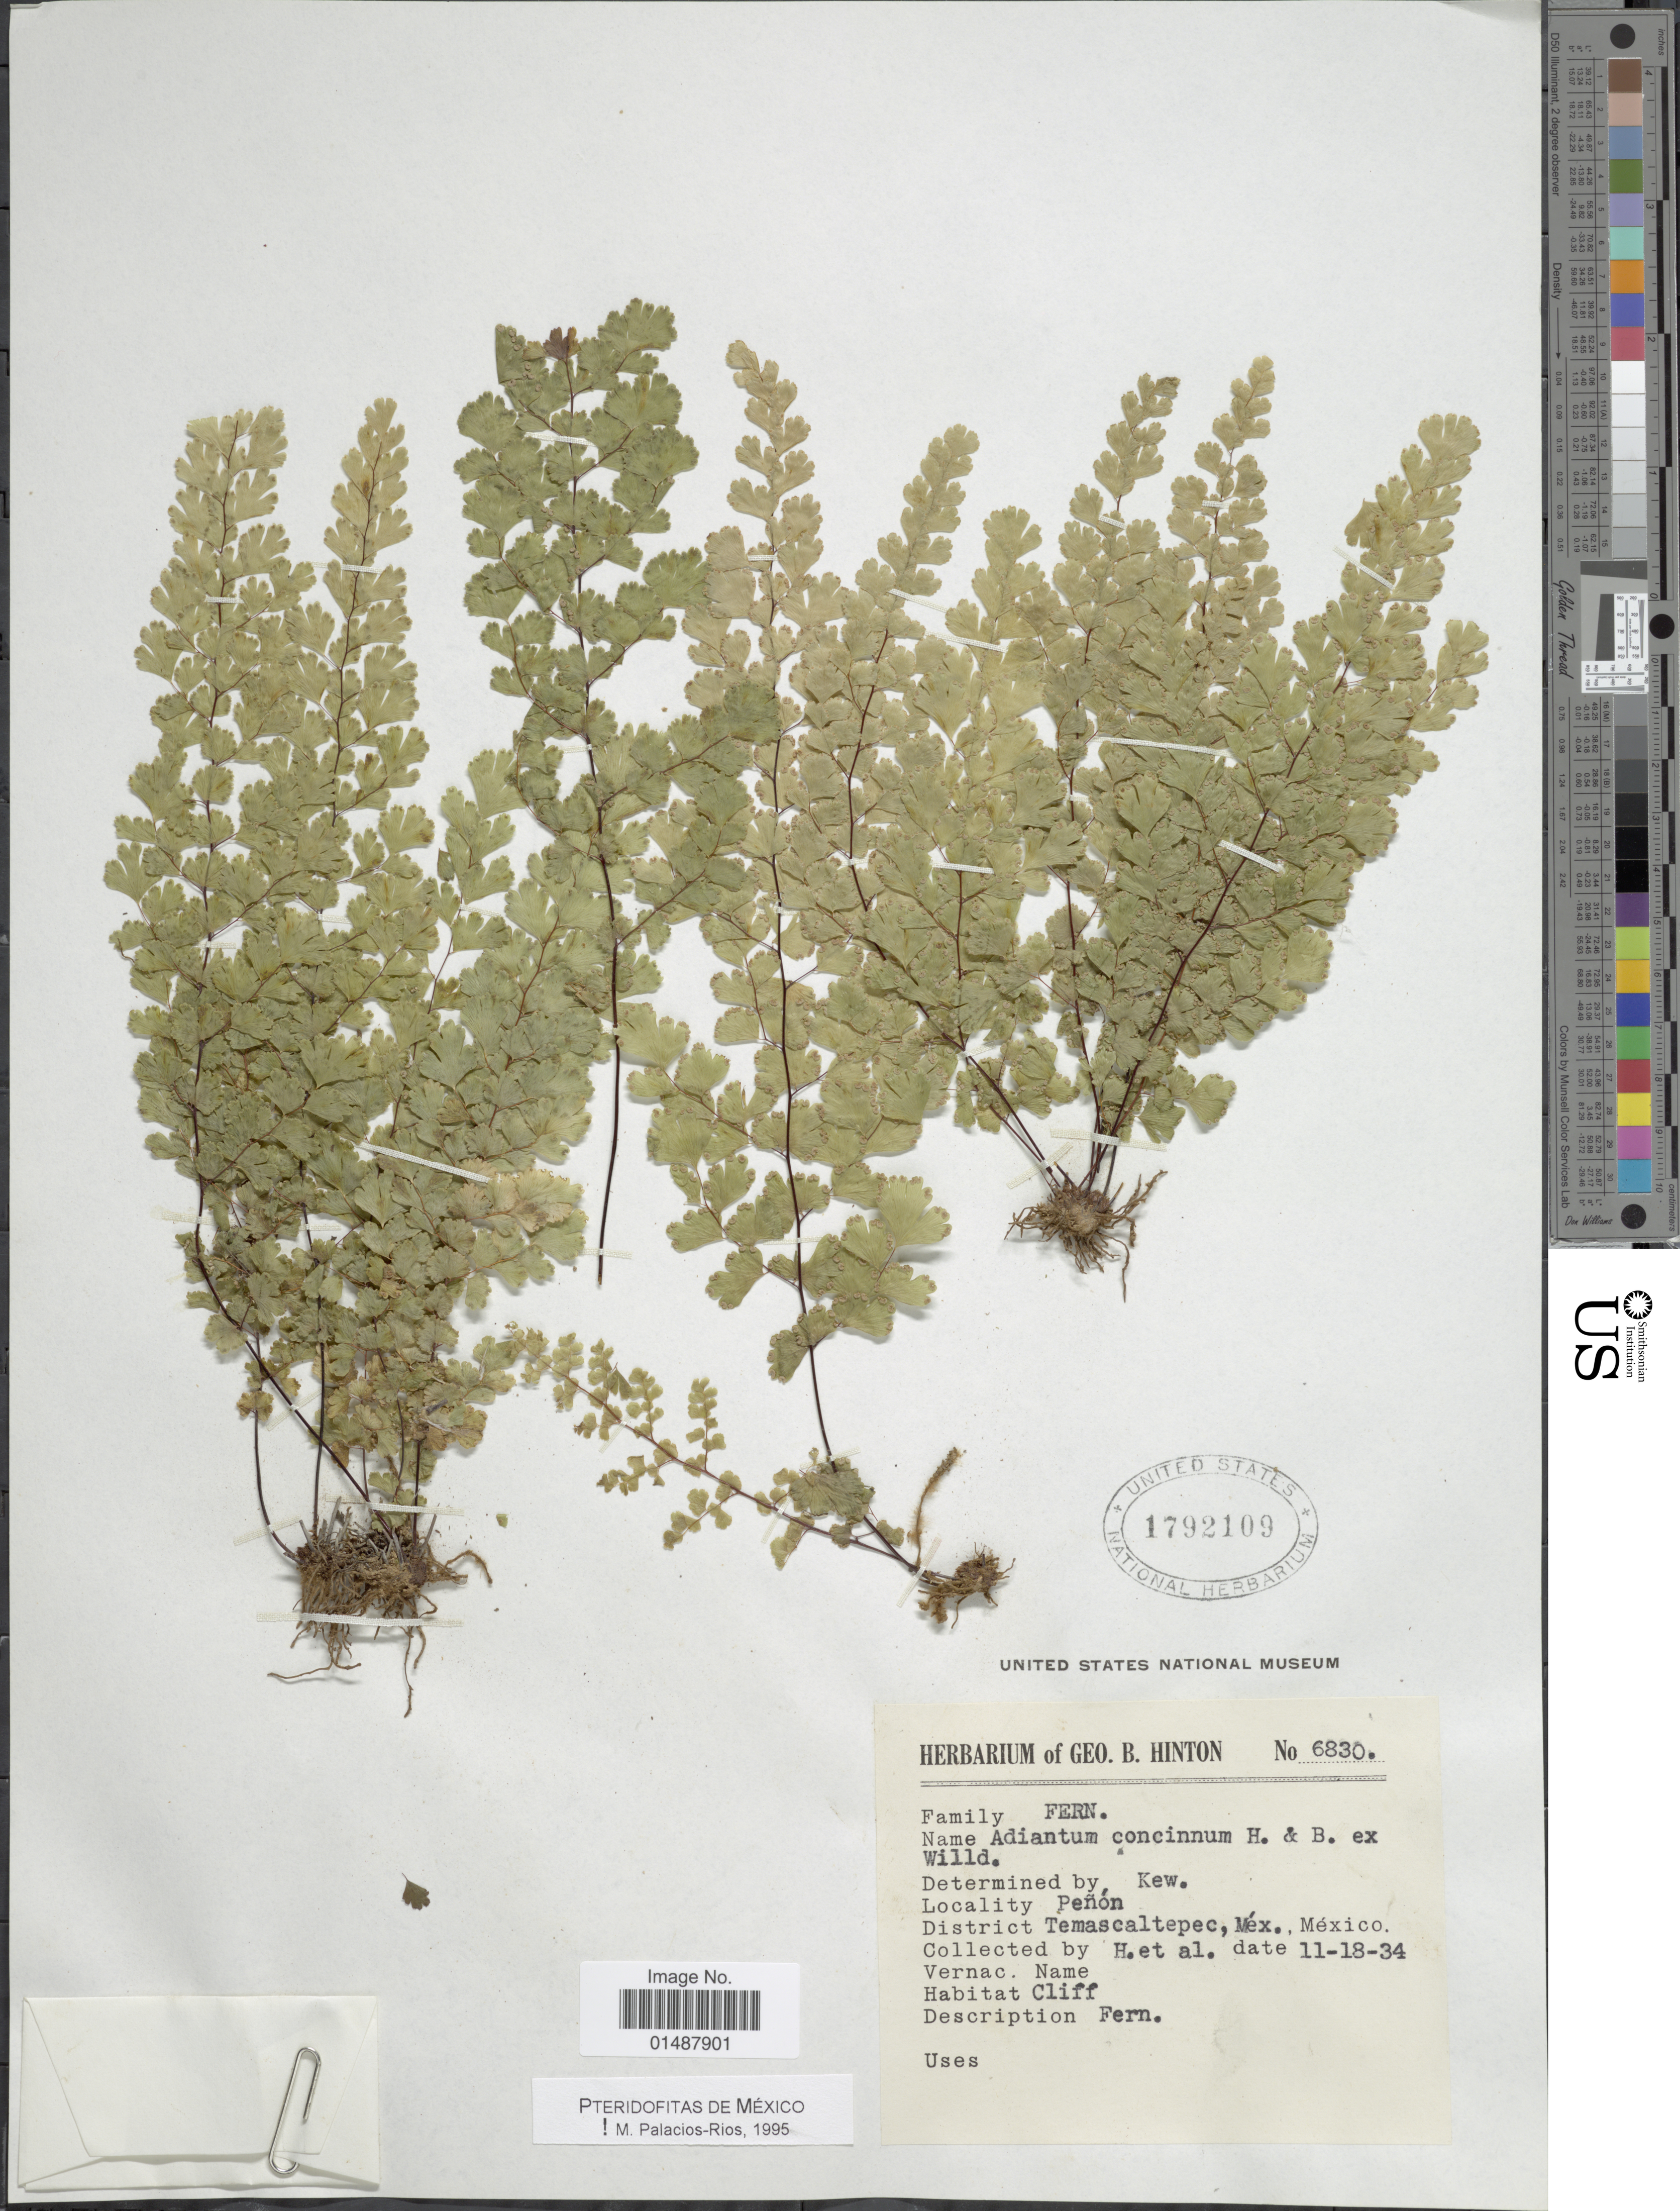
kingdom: Plantae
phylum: Tracheophyta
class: Polypodiopsida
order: Polypodiales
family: Pteridaceae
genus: Adiantum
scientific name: Adiantum concinnum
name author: Humb. & Bonpl. ex Willd.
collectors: G. B. Hinton & et al.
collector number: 6830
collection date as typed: Transcribed d/m/y: 18/11/43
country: Mexico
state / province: México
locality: Penon, Temascaltepec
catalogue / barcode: US 1792109